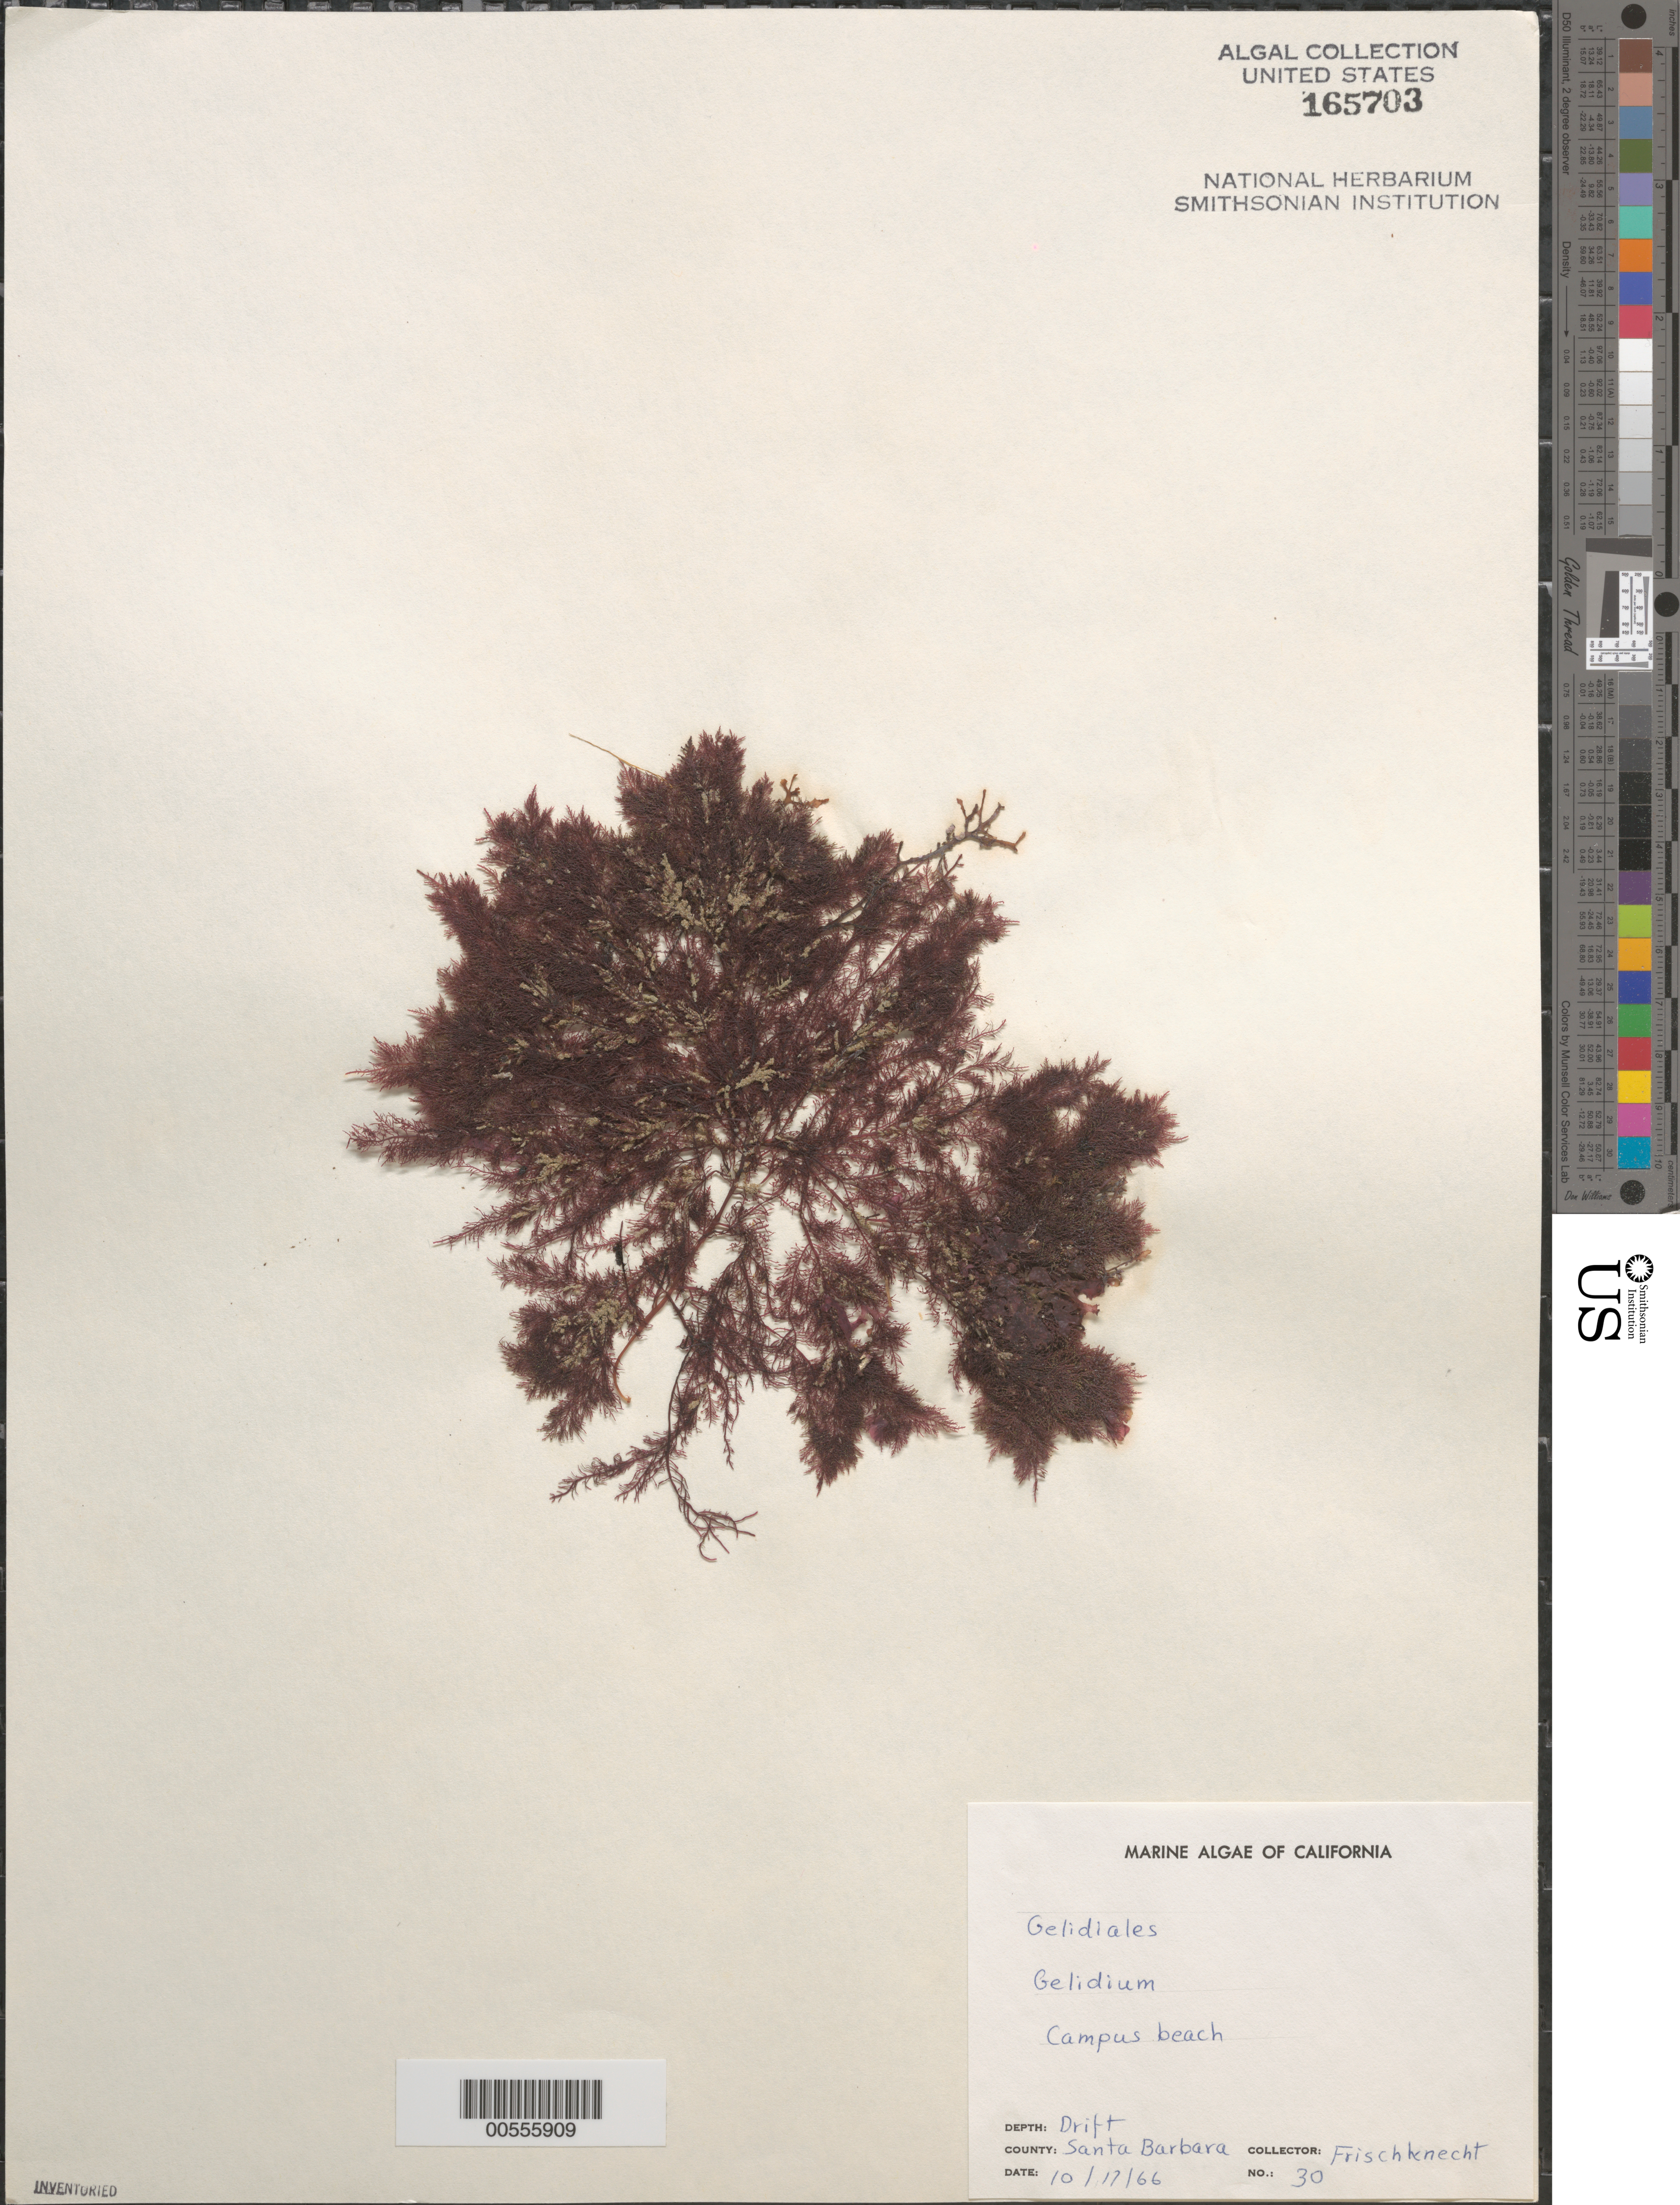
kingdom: Plantae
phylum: Rhodophyta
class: Florideophyceae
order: Gelidiales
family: Gelidiaceae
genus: Gelidium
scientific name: Gelidium sp.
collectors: -. Frischknecht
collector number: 30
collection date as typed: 17 Oct 1966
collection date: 1966-10-17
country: United States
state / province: California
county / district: Santa Barbara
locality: Campus Beach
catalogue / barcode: US 165703